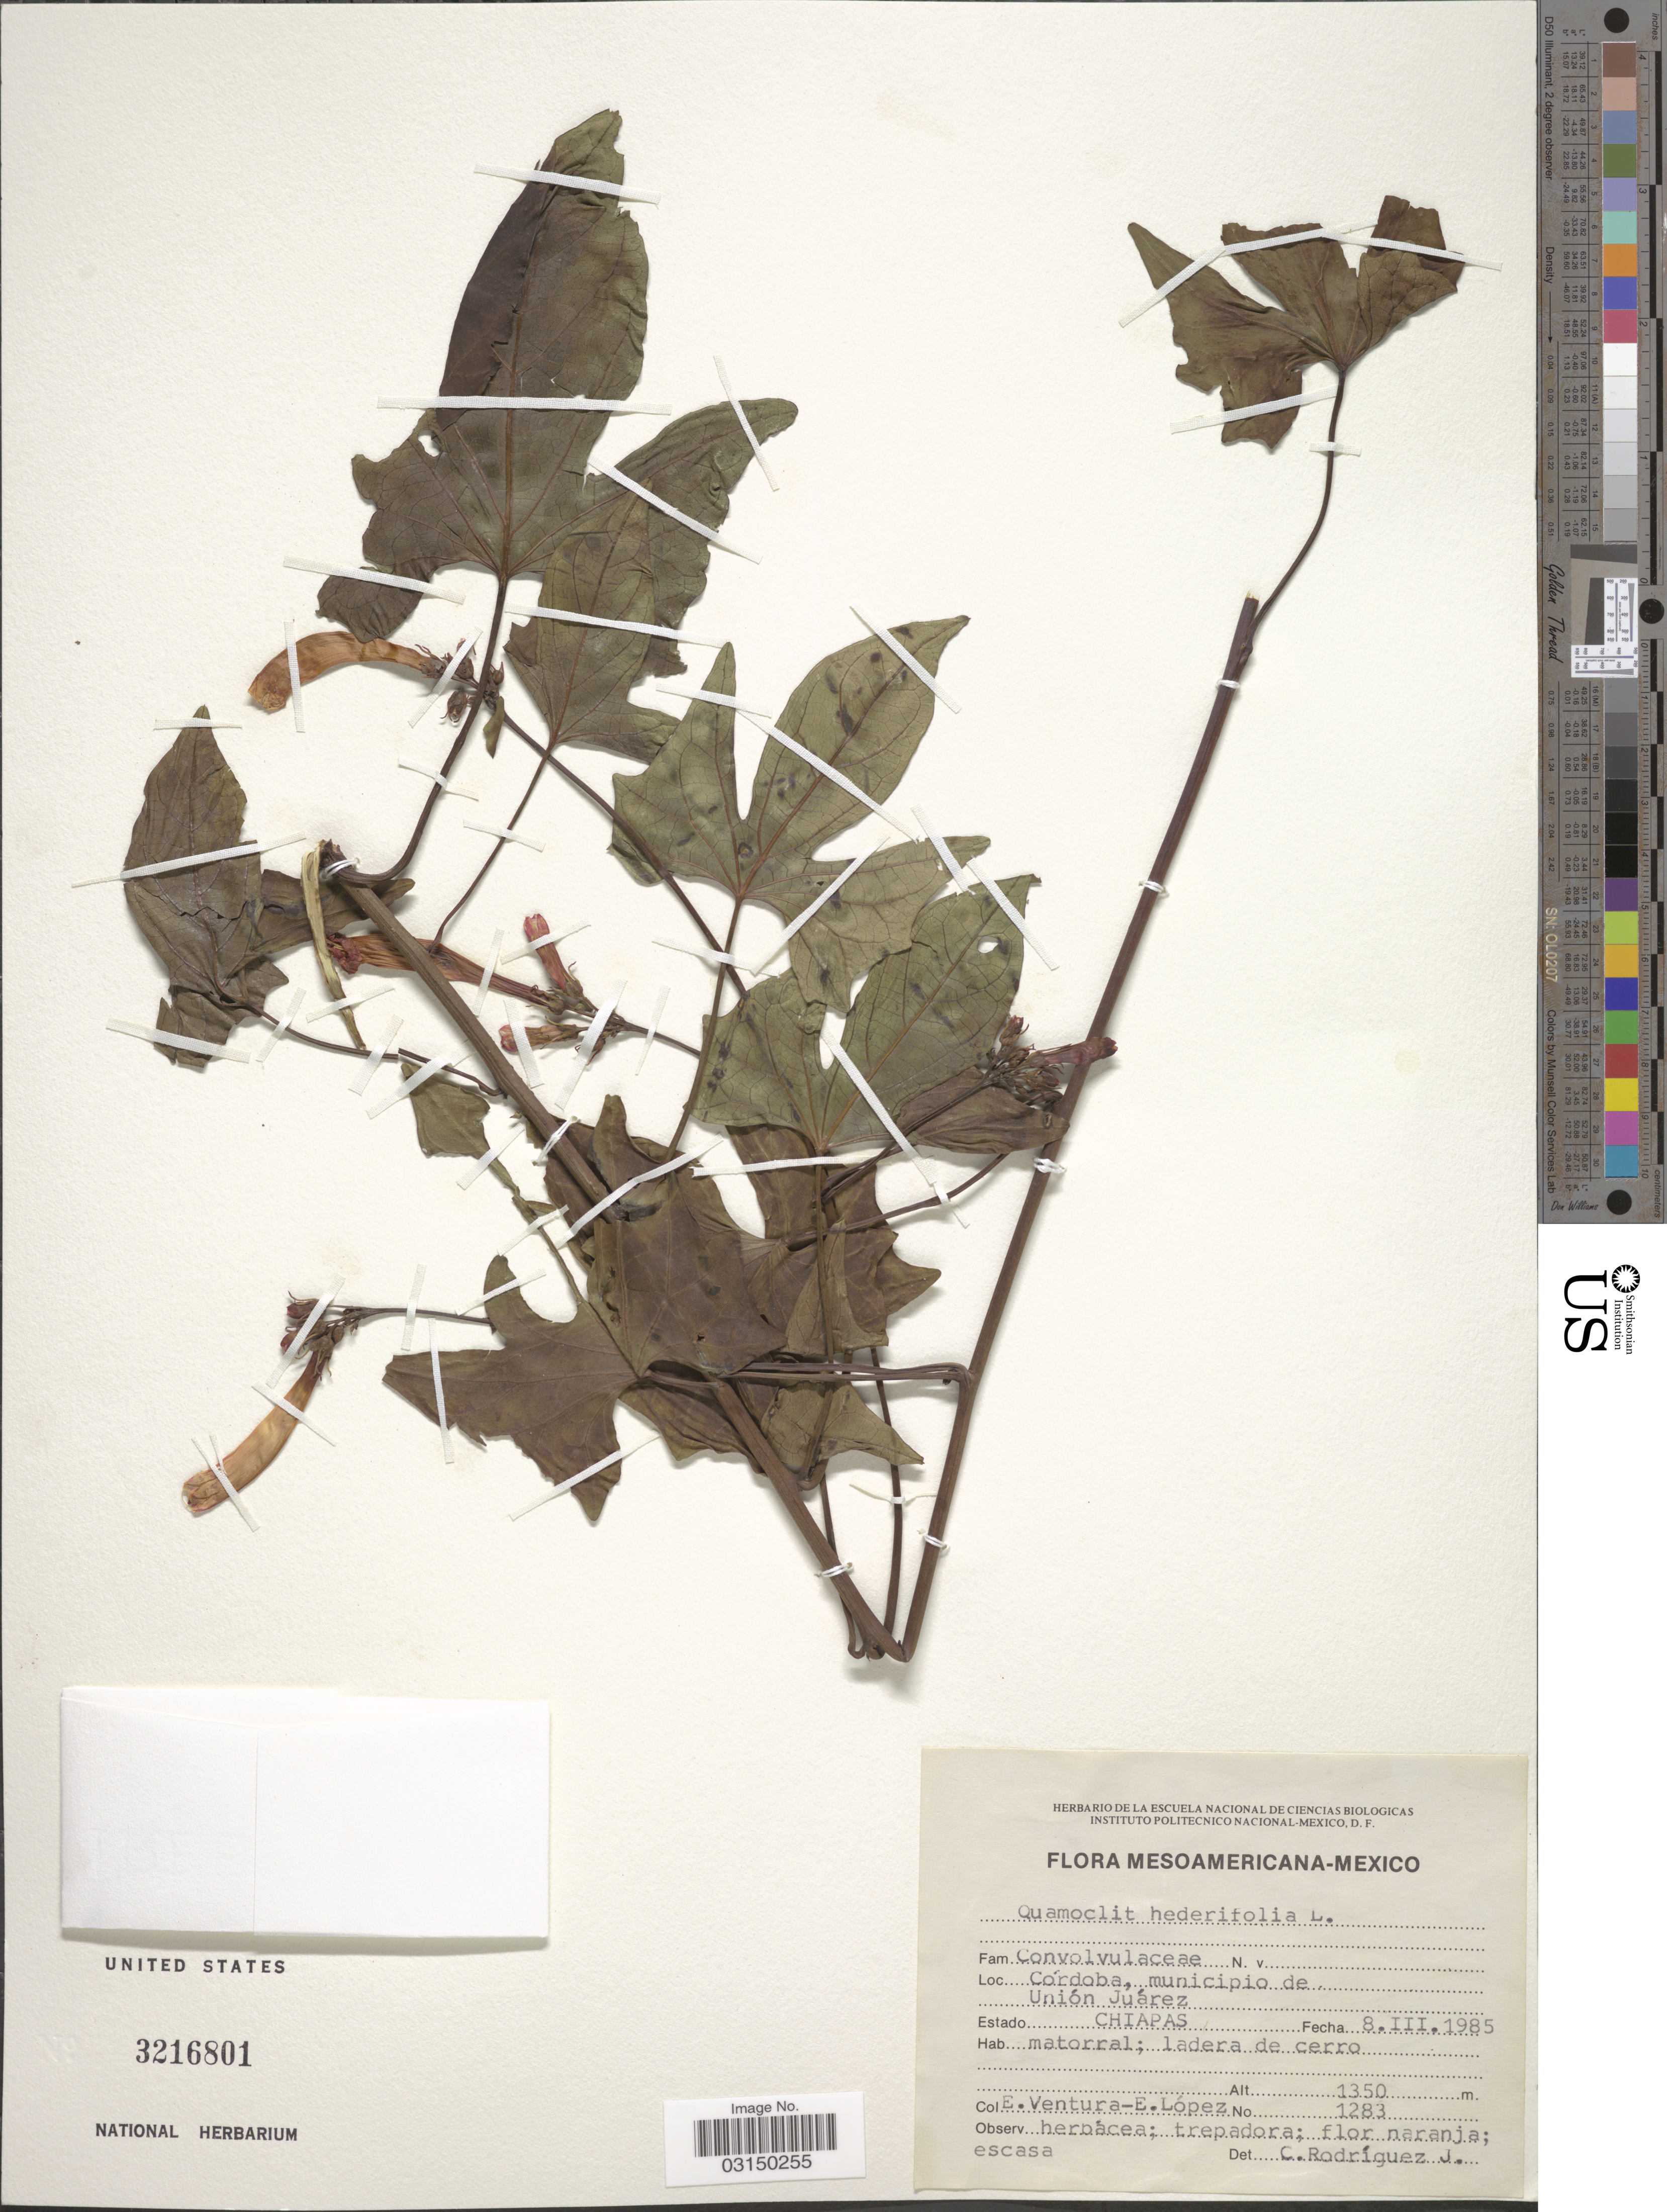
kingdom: Plantae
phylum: Tracheophyta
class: Magnoliopsida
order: Solanales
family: Convolvulaceae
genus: Ipomoea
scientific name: Ipomoea hederifolia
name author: L.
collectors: E. Ventura & E. López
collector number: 1283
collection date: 1985-03-08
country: Mexico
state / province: Chiapas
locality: Córdoba, municipio de Unión Juárez.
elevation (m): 1350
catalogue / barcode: US 3216801